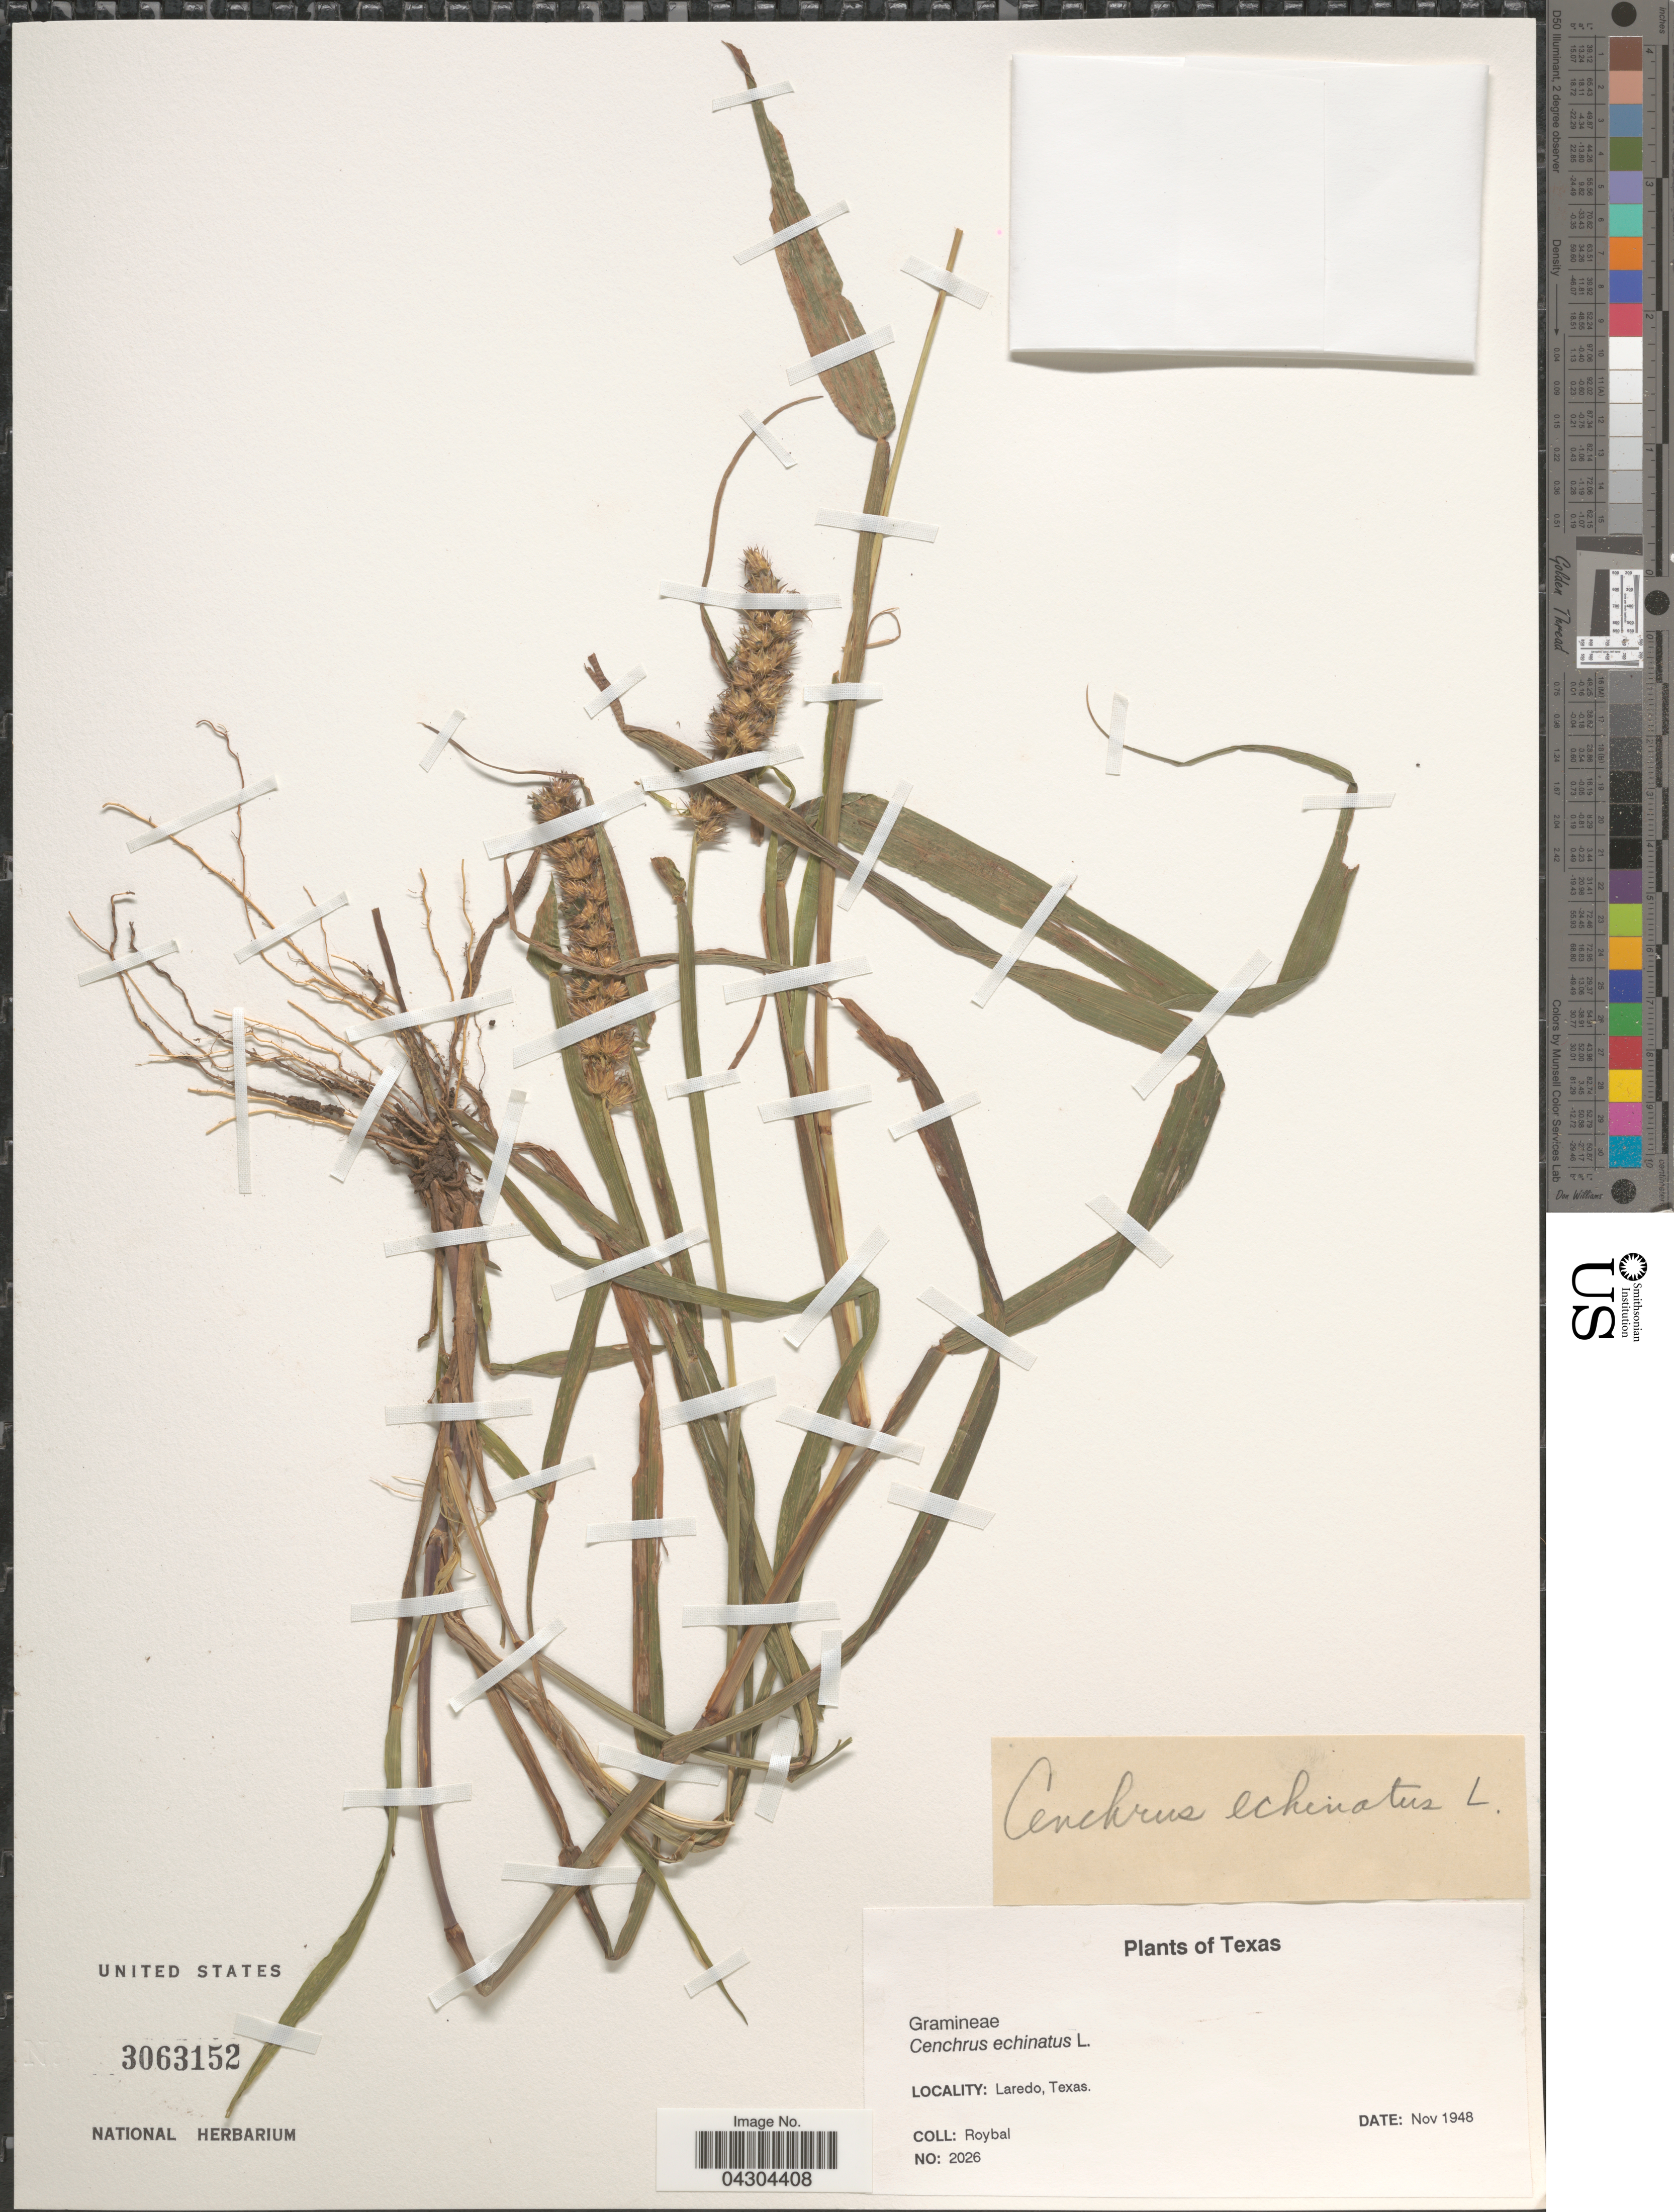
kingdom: Plantae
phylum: Tracheophyta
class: Liliopsida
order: Poales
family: Poaceae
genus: Cenchrus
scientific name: Cenchrus echinatus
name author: L.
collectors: Roybal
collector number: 2026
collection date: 1948-11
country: United States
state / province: Texas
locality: Laredo.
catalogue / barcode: US 3063152